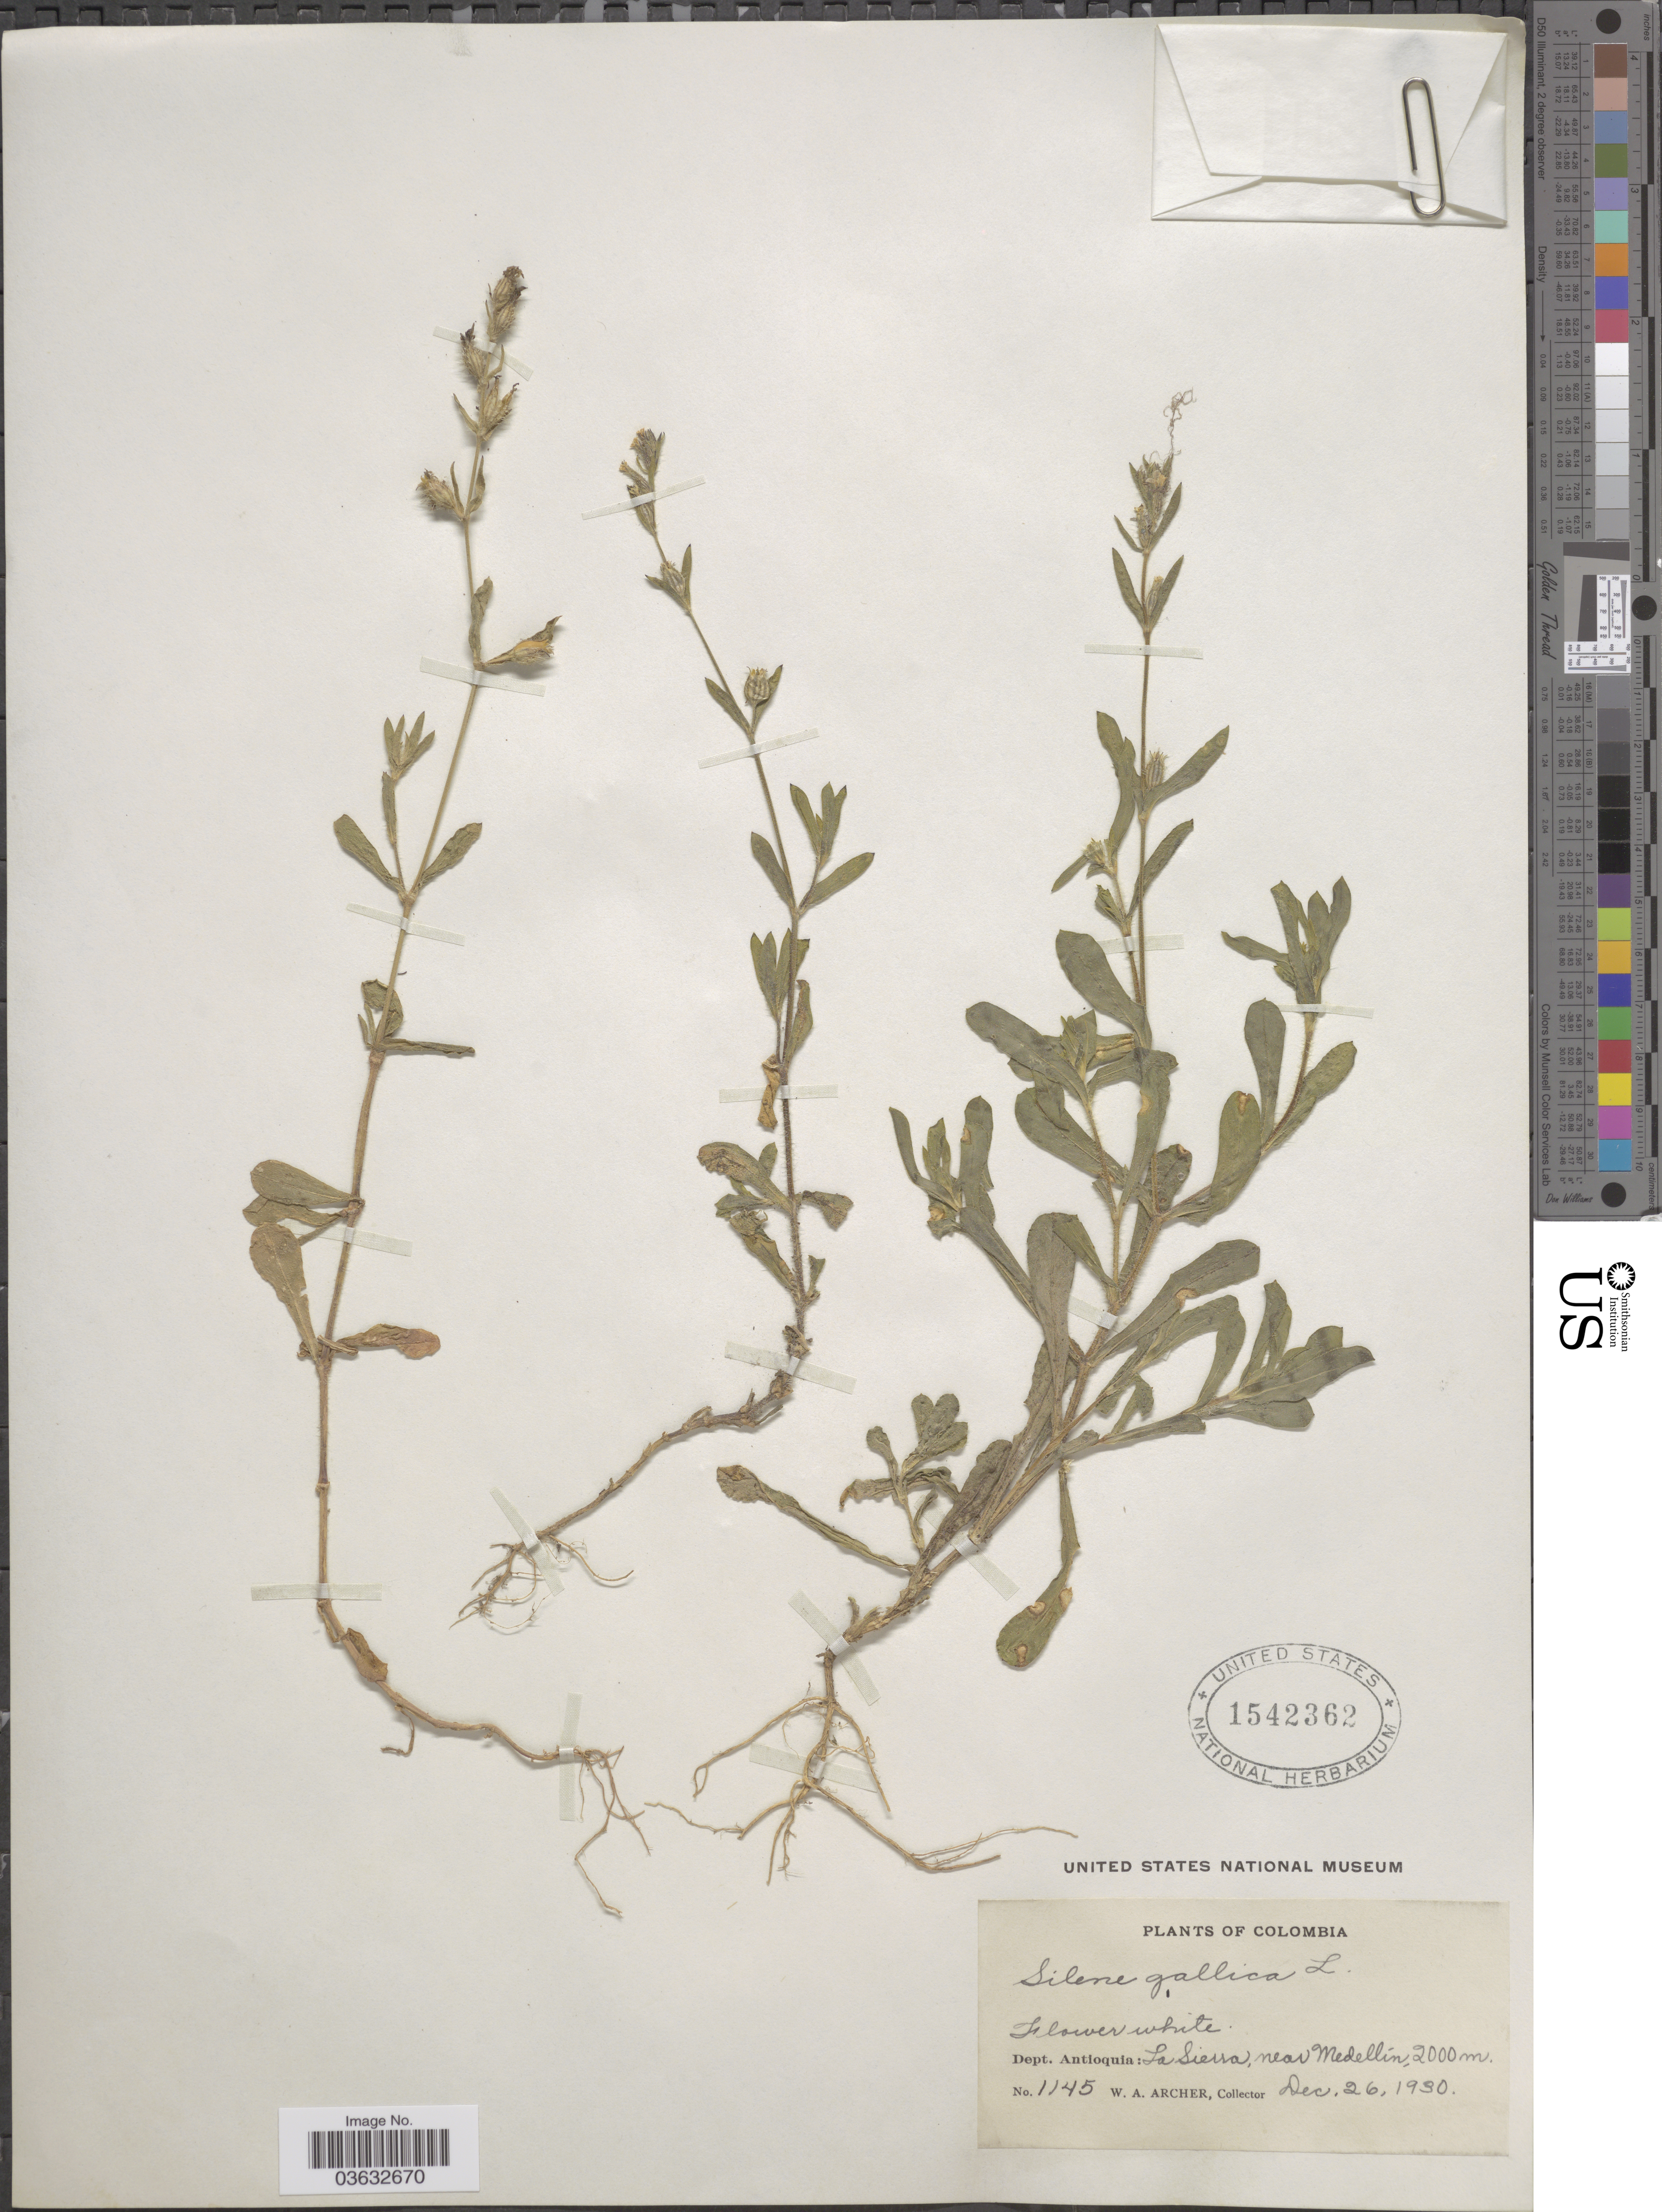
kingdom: Plantae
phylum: Tracheophyta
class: Magnoliopsida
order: Caryophyllales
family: Caryophyllaceae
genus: Silene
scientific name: Silene gallica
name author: L.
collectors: W. Archer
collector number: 1145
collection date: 1930-12-26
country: Colombia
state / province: Antioquia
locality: Dept. Antioquia: La Sierra, near Medellín.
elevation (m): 2000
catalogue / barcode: US 1542362